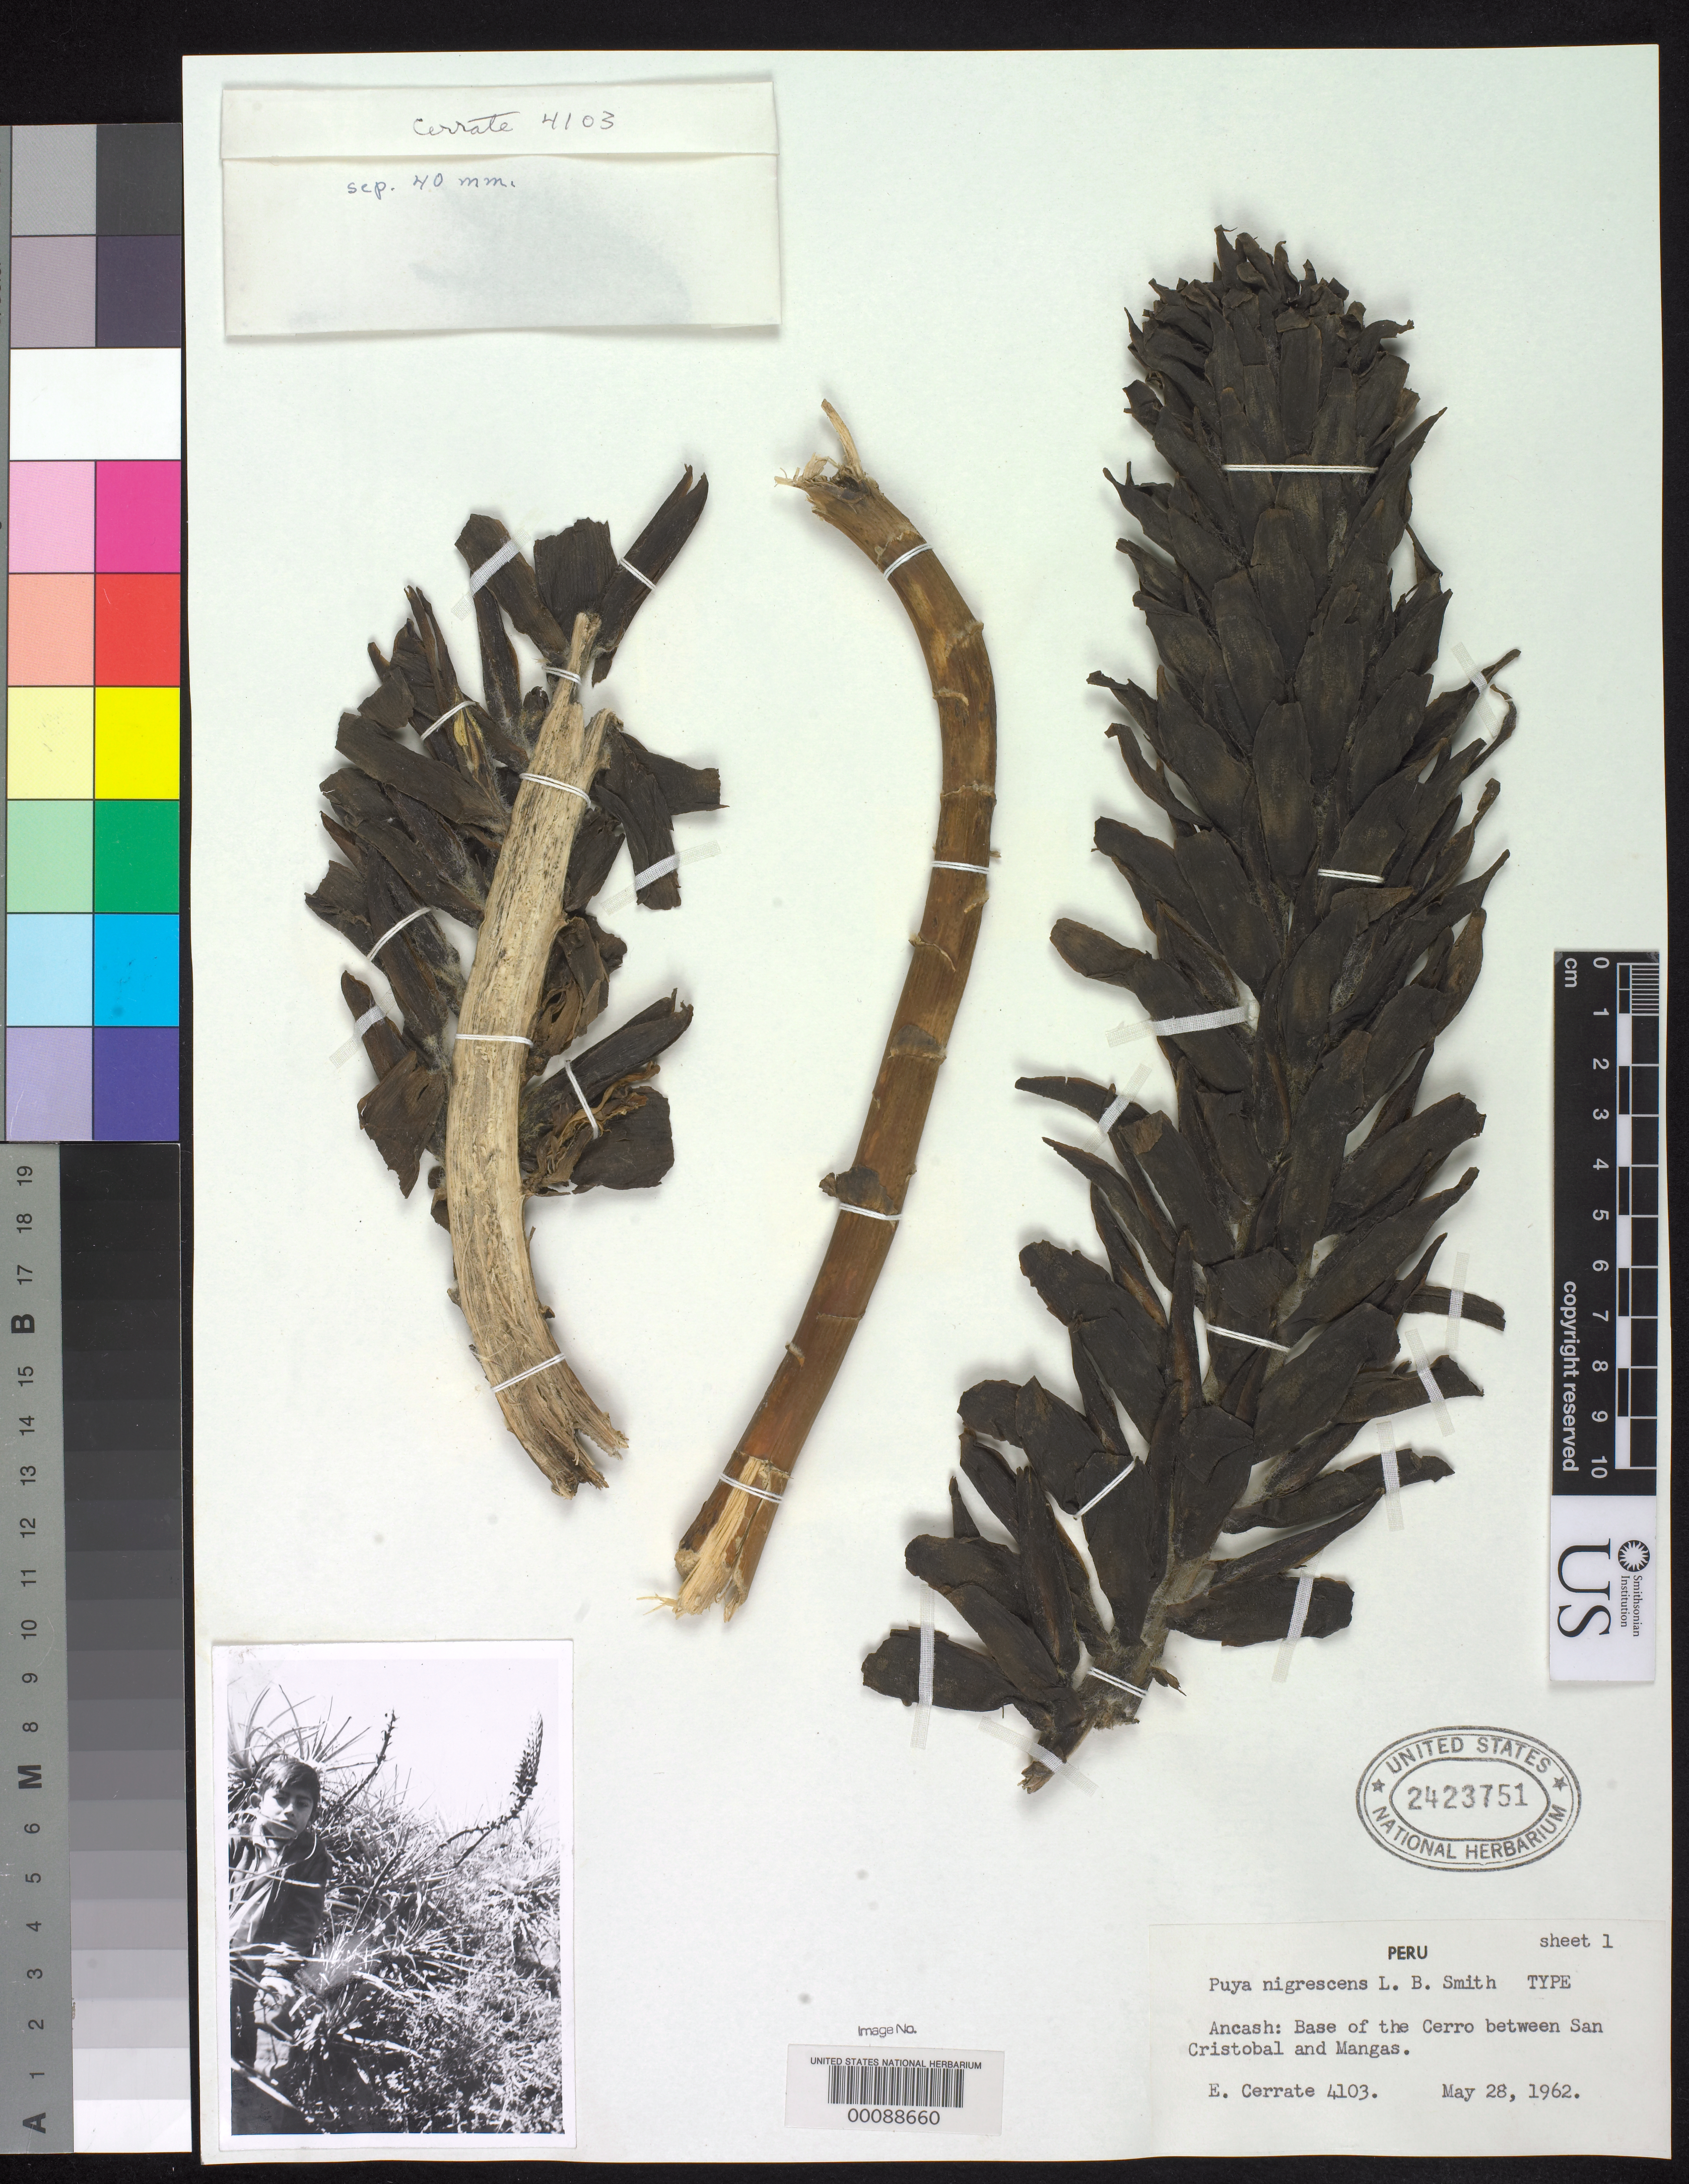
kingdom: Plantae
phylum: Tracheophyta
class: Liliopsida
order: Poales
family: Bromeliaceae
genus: Puya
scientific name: Puya nigrescens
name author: L.B. Sm.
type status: Holotype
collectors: E. Cerrate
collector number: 4103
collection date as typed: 28 May 1962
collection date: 1962-05-28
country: Peru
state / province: Ancash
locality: base of cerro between San Cristóbal and Mangas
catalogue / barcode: US 2423751